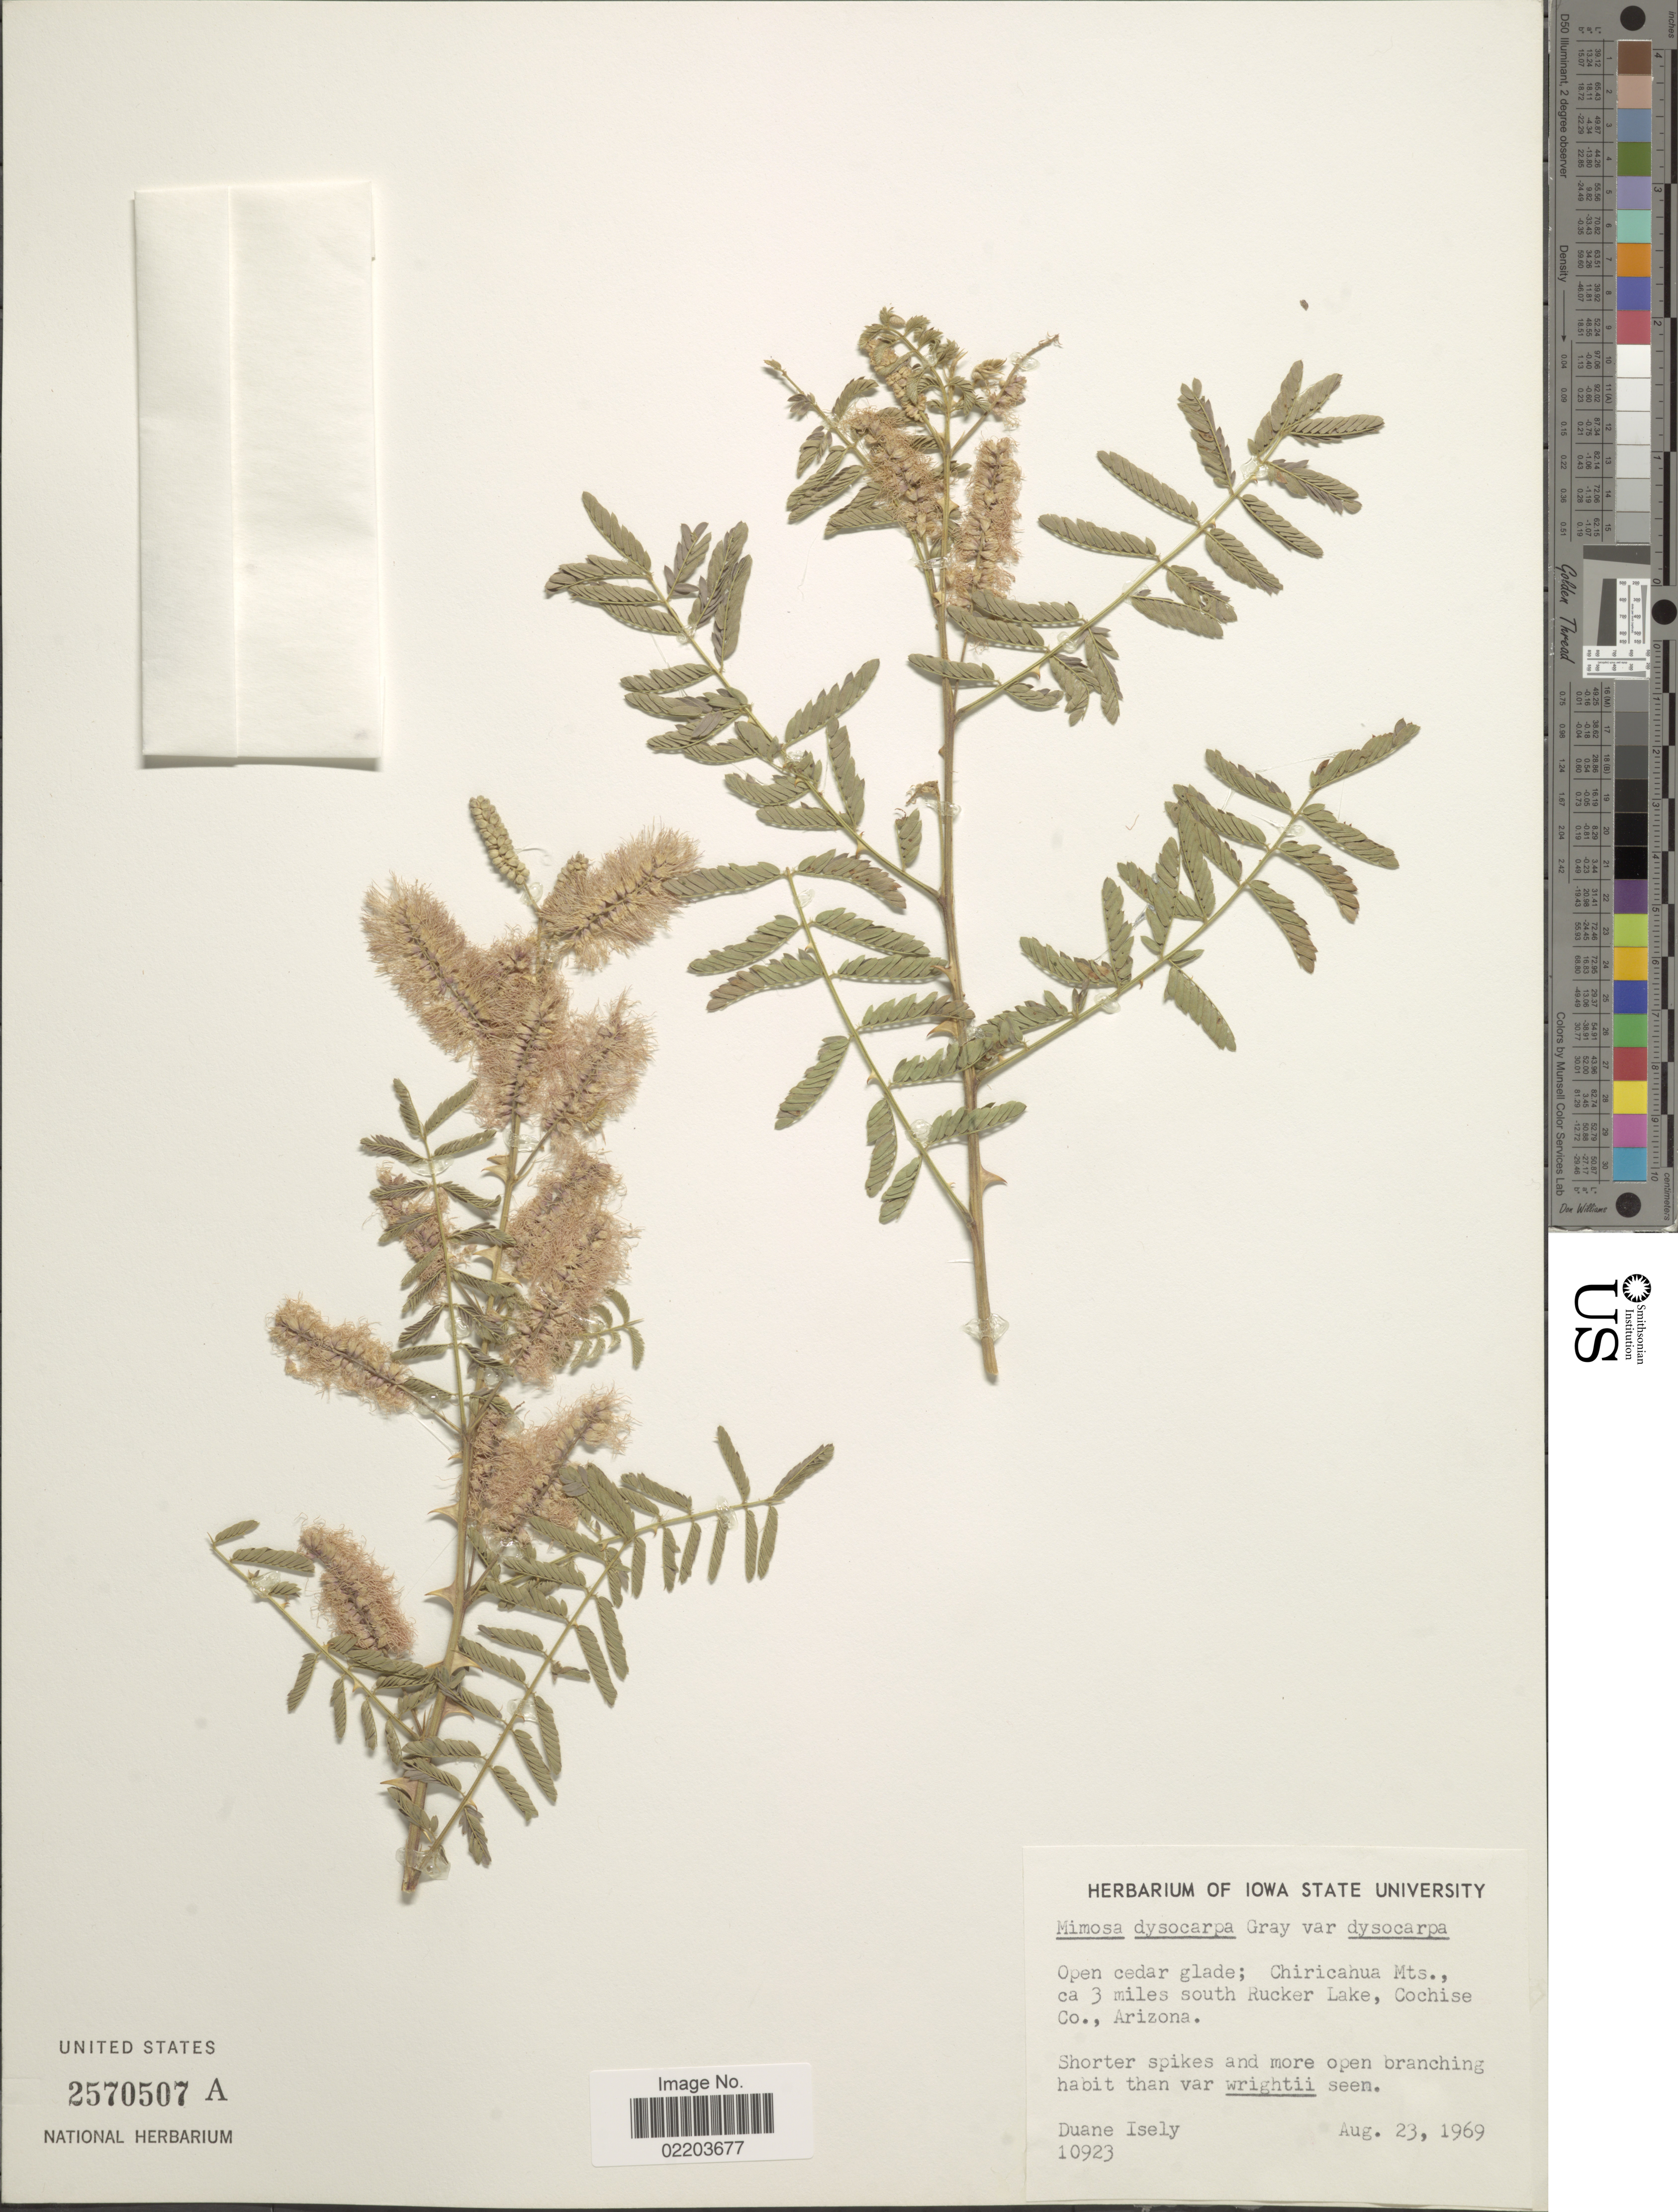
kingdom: Plantae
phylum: Tracheophyta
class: Magnoliopsida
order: Fabales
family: Fabaceae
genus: Mimosa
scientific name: Mimosa dysocarpa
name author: Benth. ex A. Gray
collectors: D. Isely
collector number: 10923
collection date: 1969-08-23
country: United States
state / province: Arizona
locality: Open cedar glade; Chiricahua Mts., ca 3 miles south Rucker Lake, Cochise Co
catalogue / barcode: US 2570507A